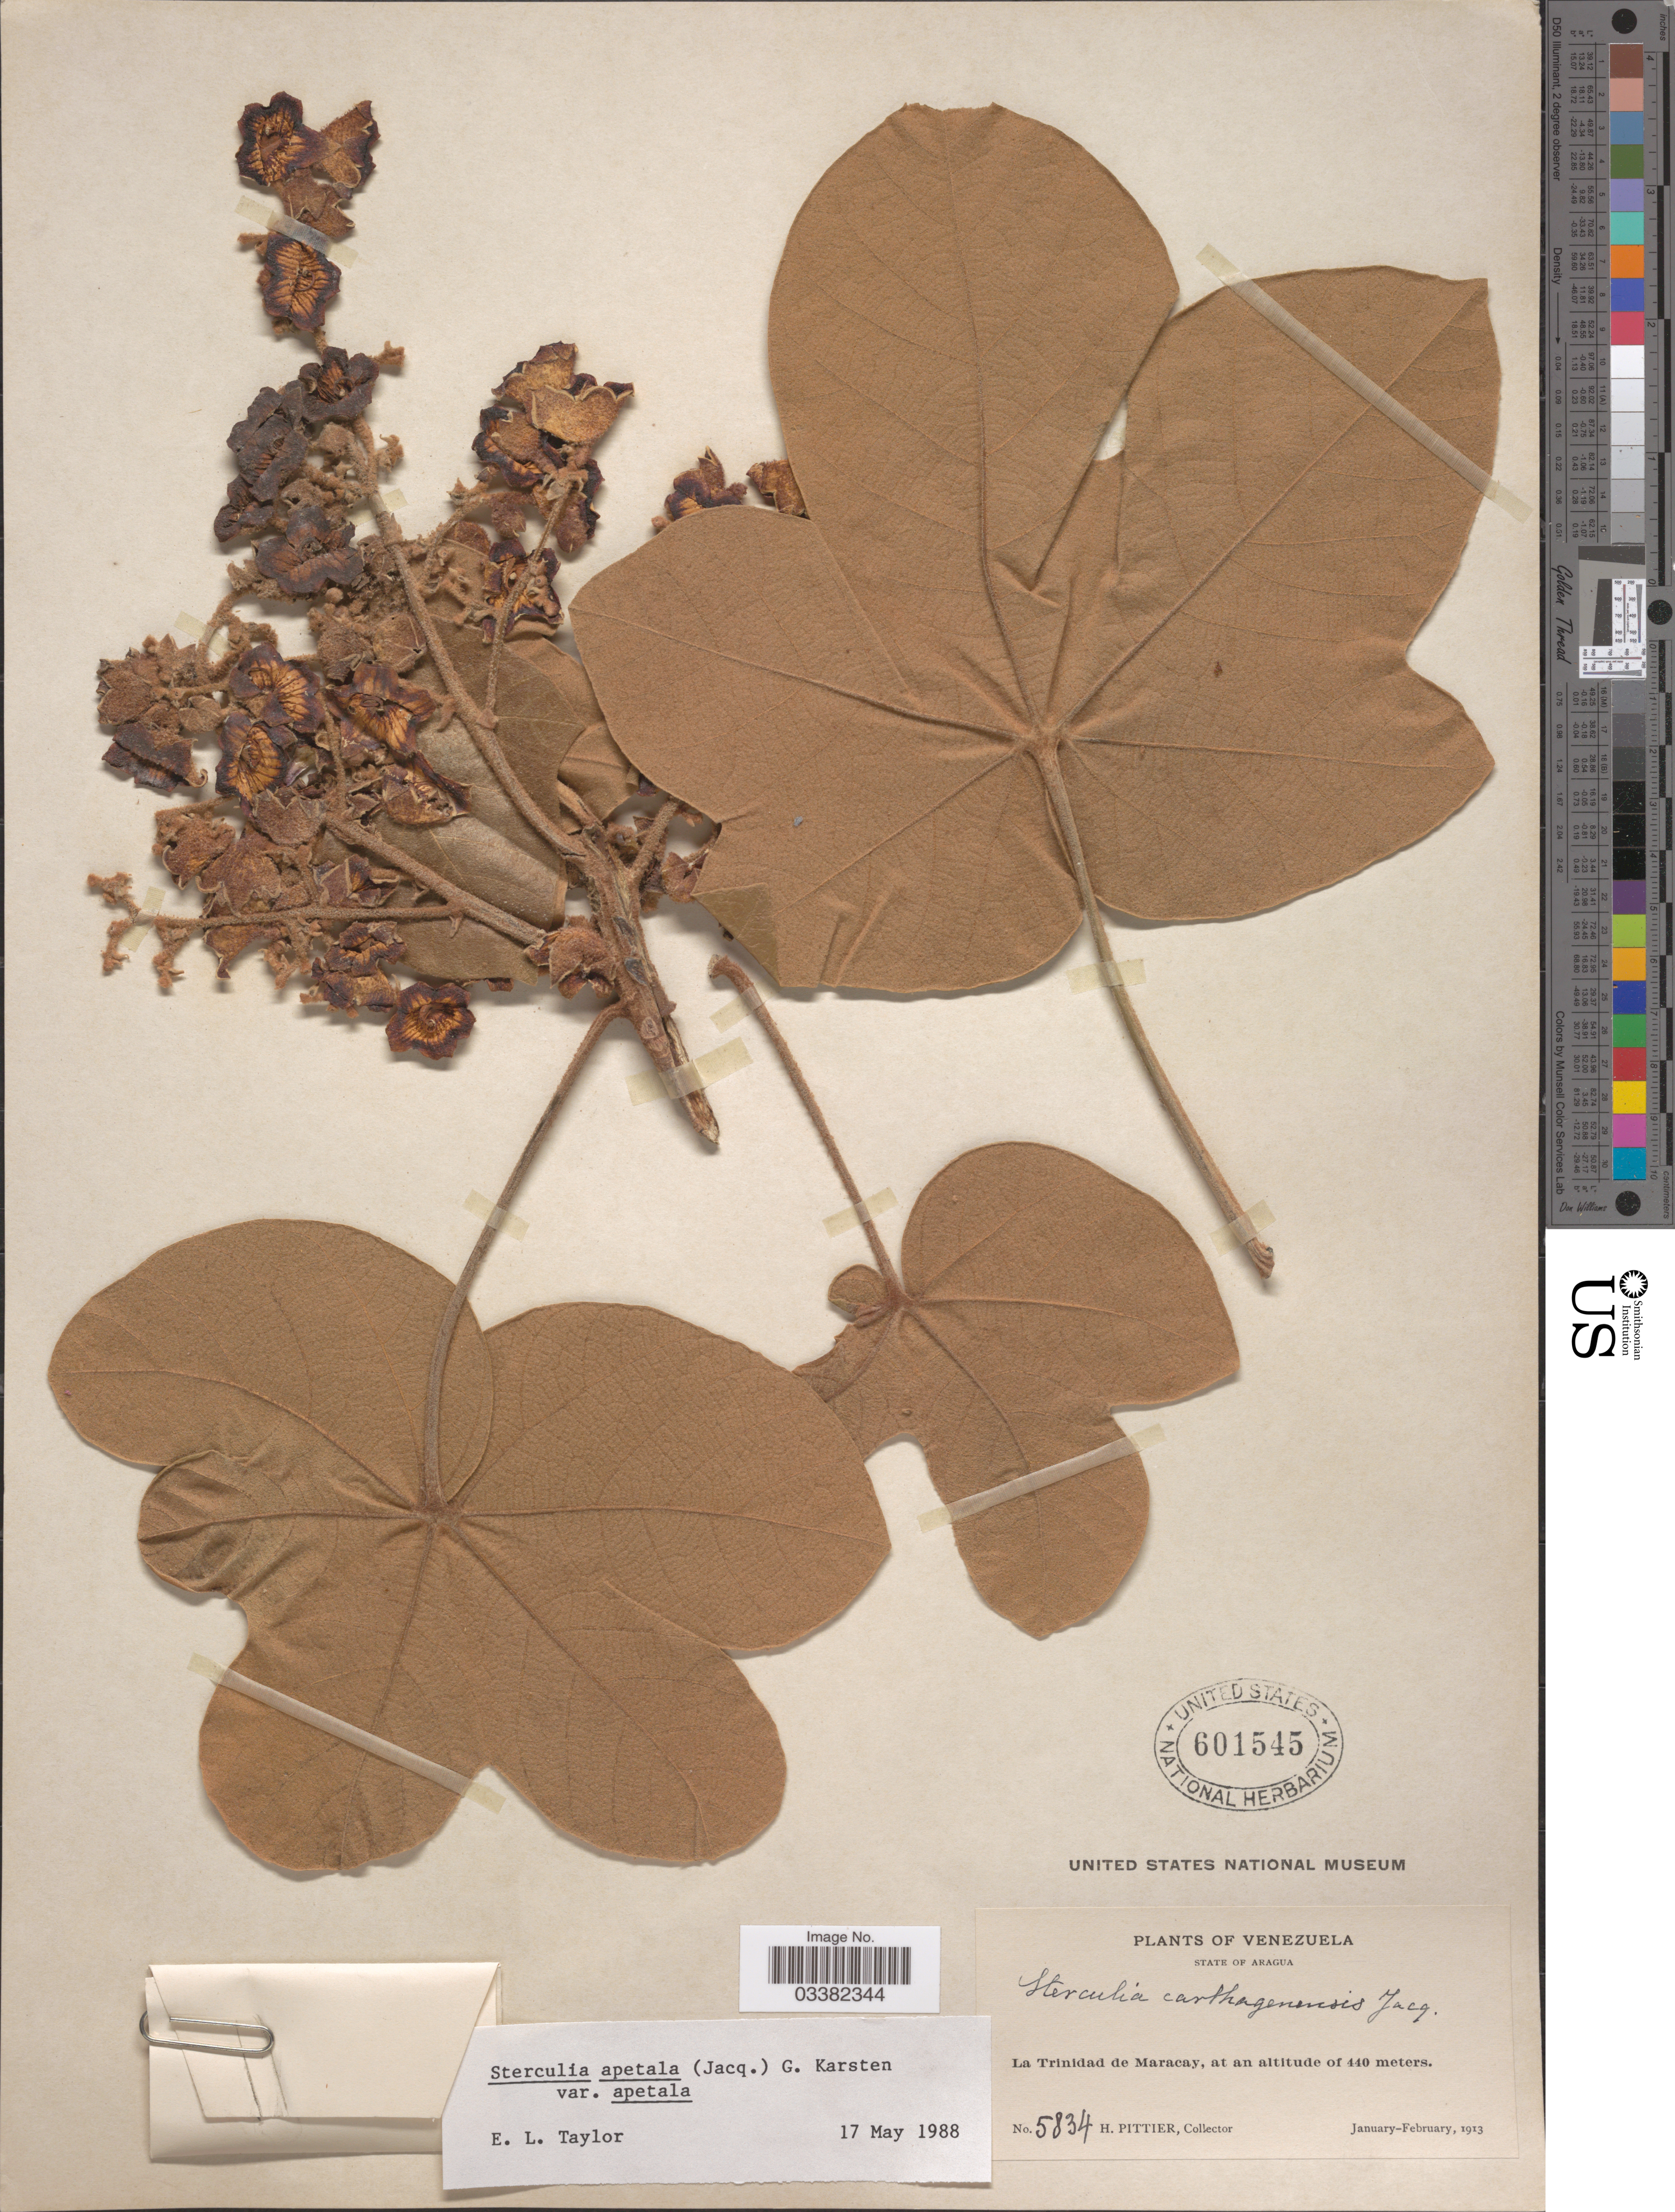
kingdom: Plantae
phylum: Tracheophyta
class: Magnoliopsida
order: Malvales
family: Malvaceae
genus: Sterculia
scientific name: Sterculia apetala var. apetala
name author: (Jacq.) H. Karst.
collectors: H. F. Pittier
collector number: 5834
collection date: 1913-01/1913-02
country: Venezuela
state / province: Aragua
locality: La Trinidad de Maracay.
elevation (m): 440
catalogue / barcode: US 601545